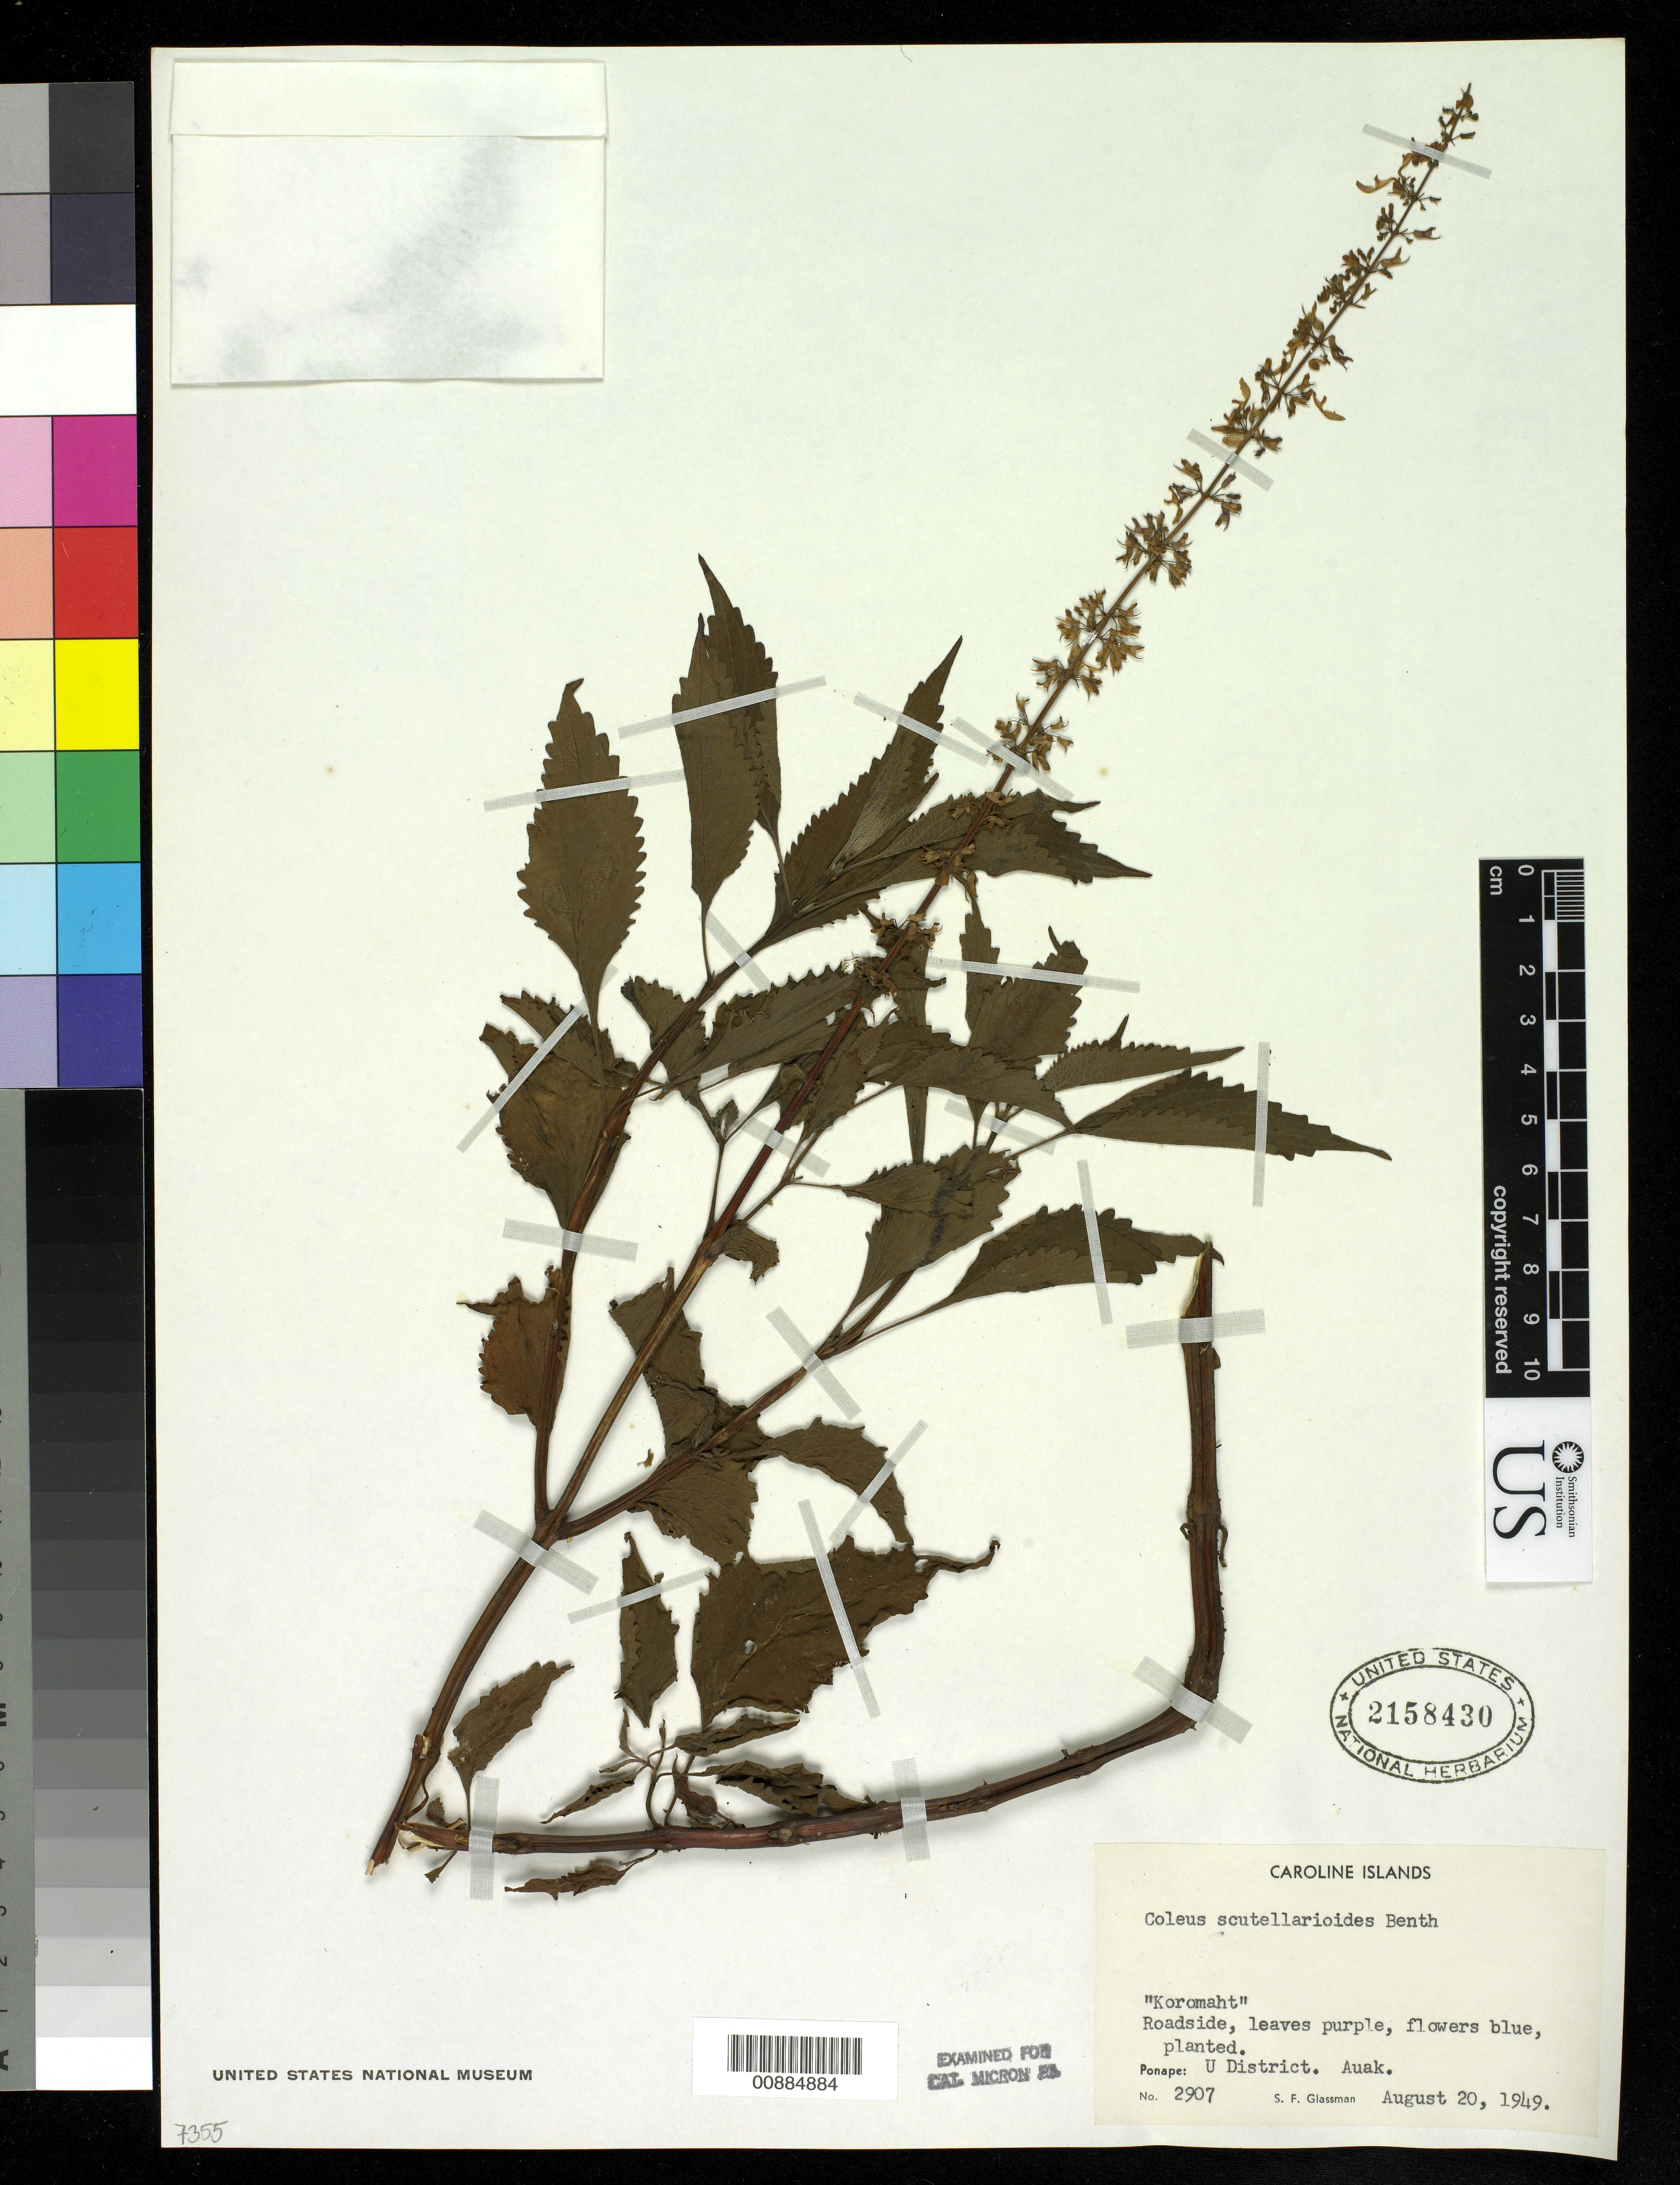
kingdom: Plantae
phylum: Tracheophyta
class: Magnoliopsida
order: Lamiales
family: Lamiaceae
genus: Coleus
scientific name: Coleus scutellarioides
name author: Elmer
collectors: S. F. Glassman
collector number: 2907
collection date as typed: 20 Aug 1949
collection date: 1949-08-20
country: Micronesia, Federated States of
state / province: Pohnpei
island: Pohnpei [Ponape]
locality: U District. Auak.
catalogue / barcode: US 2158430